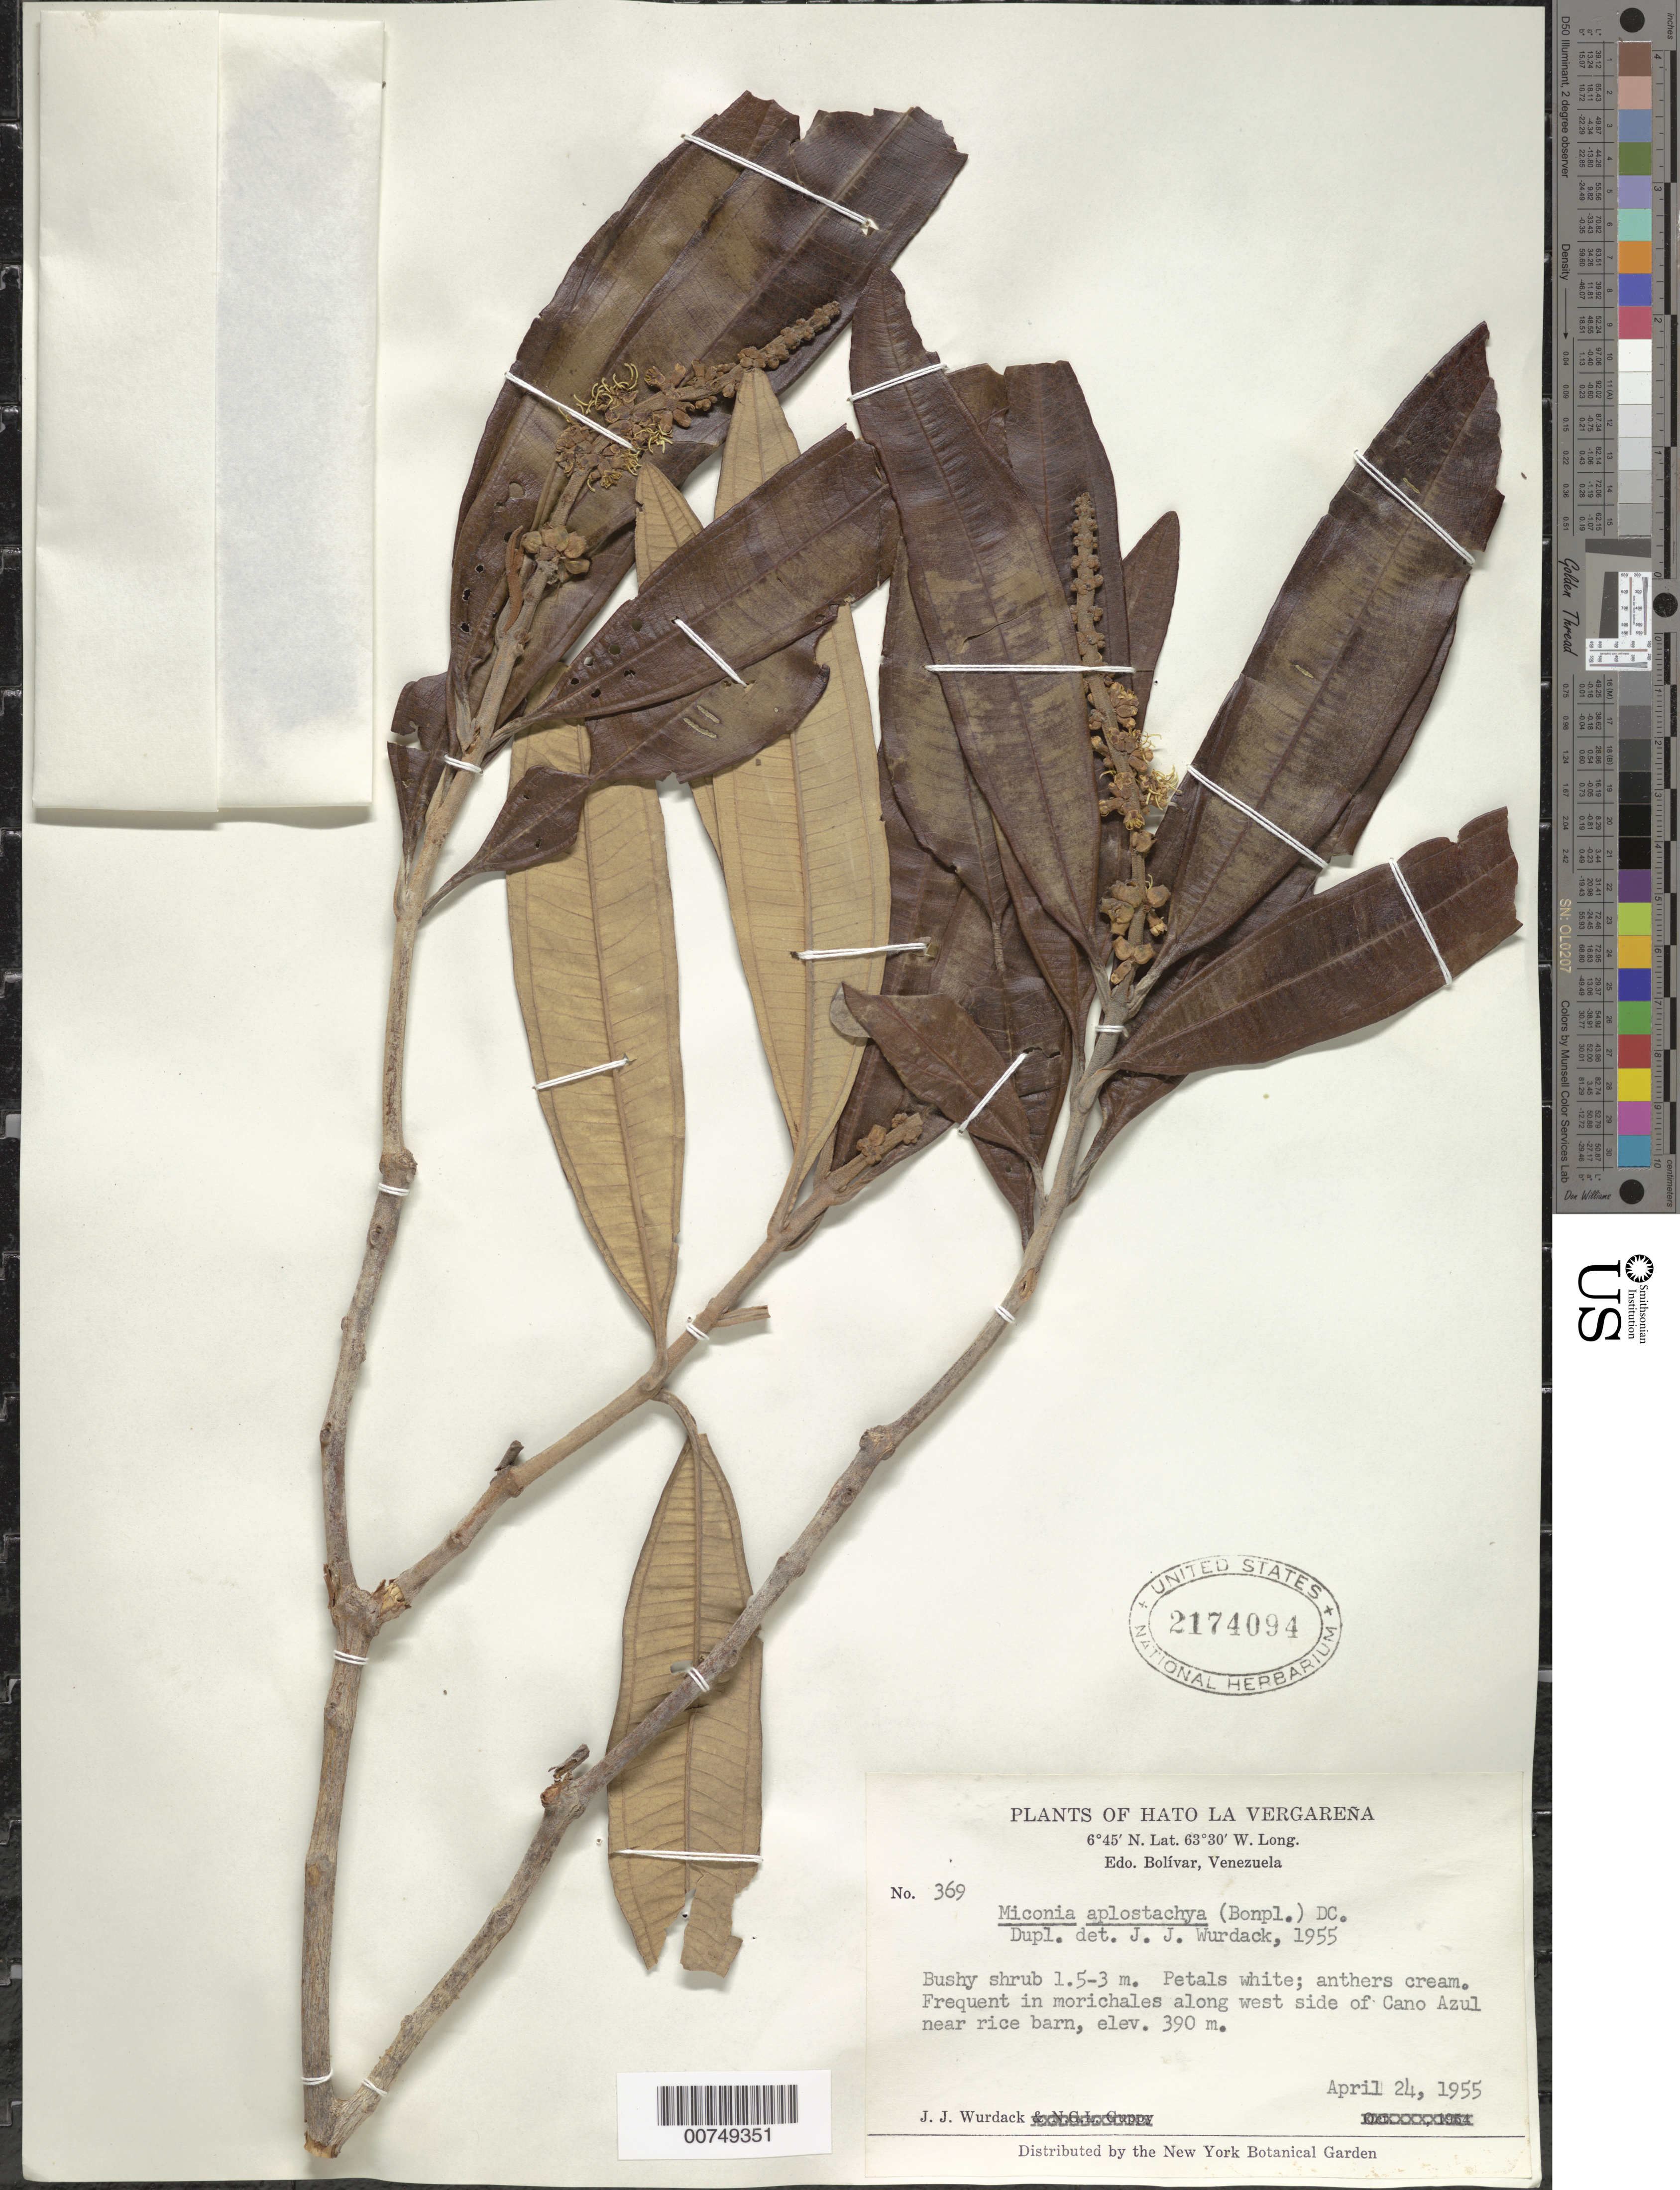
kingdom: Plantae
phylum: Tracheophyta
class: Magnoliopsida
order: Myrtales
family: Melastomataceae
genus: Miconia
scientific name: Miconia aplostachya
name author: (Bonpl.) DC.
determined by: Wurdack, John J., (US), US (UNITED STATES)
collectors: J. J. Wurdack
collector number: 369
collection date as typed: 24-Apr-55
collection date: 1955-04-24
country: Venezuela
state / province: Bolívar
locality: Caño Azul, W side, near rice barn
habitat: Morichals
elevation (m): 390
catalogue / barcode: US 2174094